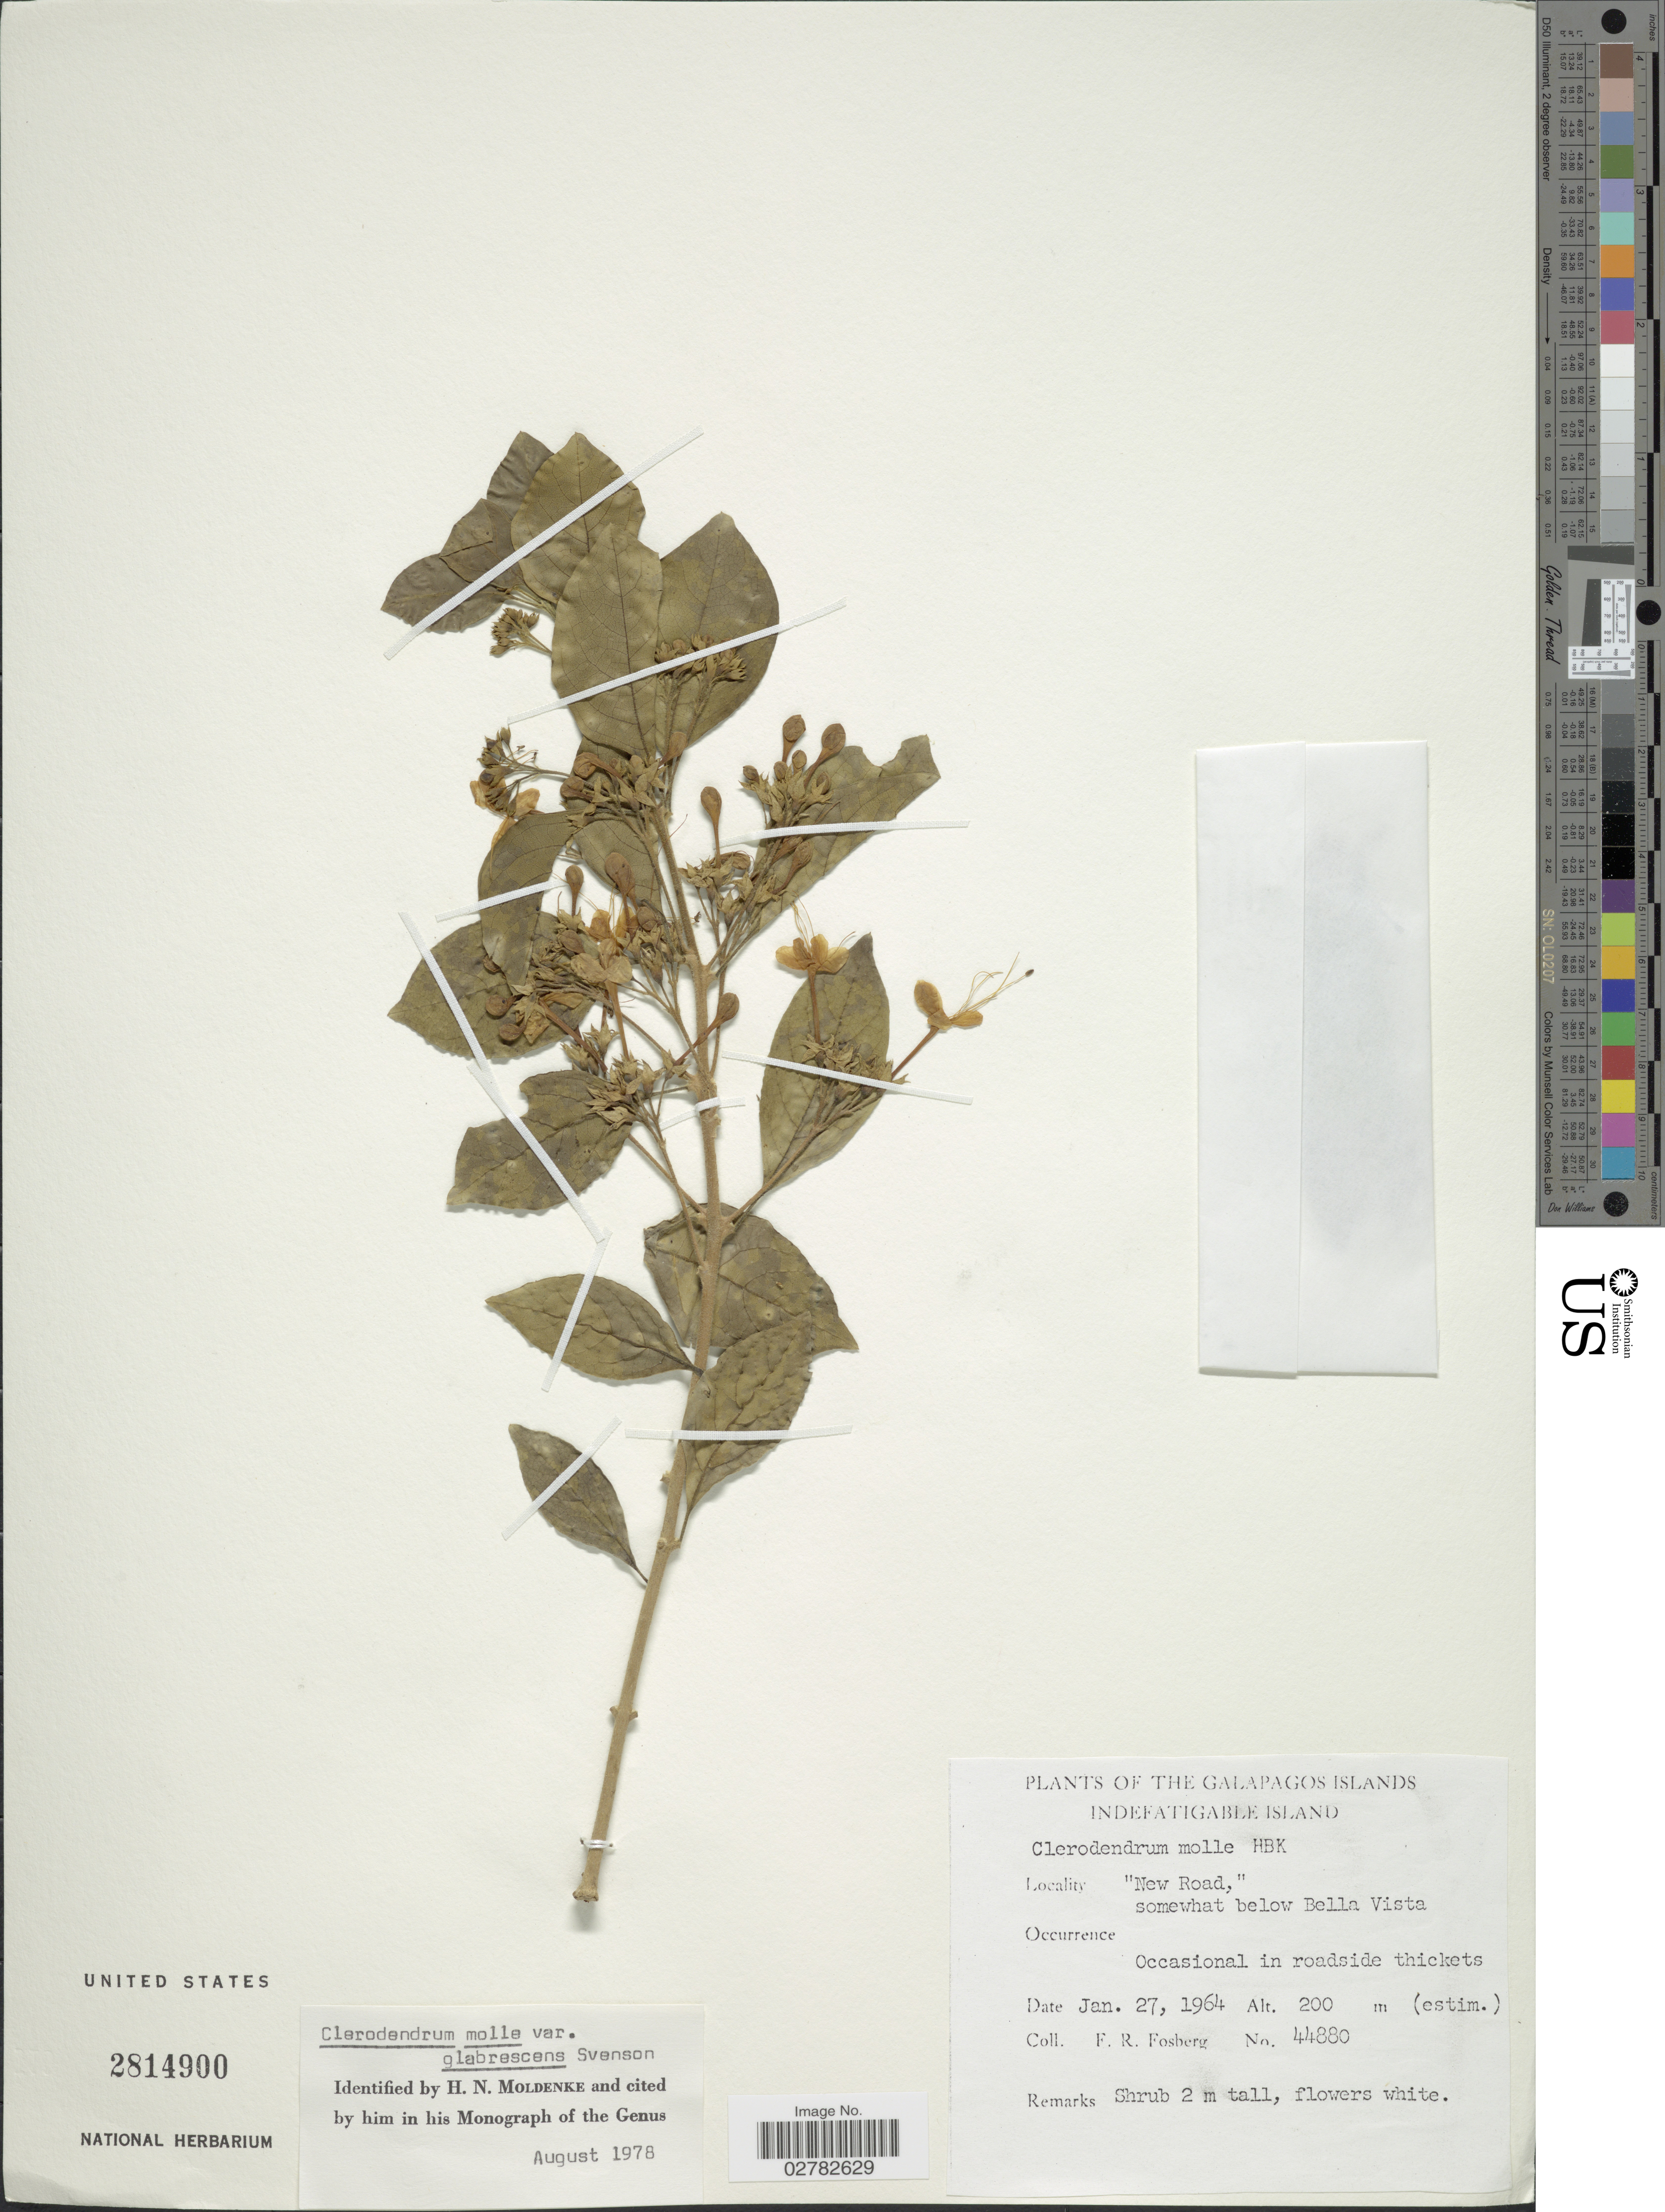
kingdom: Plantae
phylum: Tracheophyta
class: Magnoliopsida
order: Lamiales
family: Lamiaceae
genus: Clerodendrum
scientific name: Clerodendrum molle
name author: Kunth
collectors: F. R. Fosberg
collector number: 44880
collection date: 1964-01-27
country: Ecuador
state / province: Colón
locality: Galapagos Islands, Indefatigable Island. "New Road," somewhat below Bella Vista.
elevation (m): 200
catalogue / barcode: US 2814900